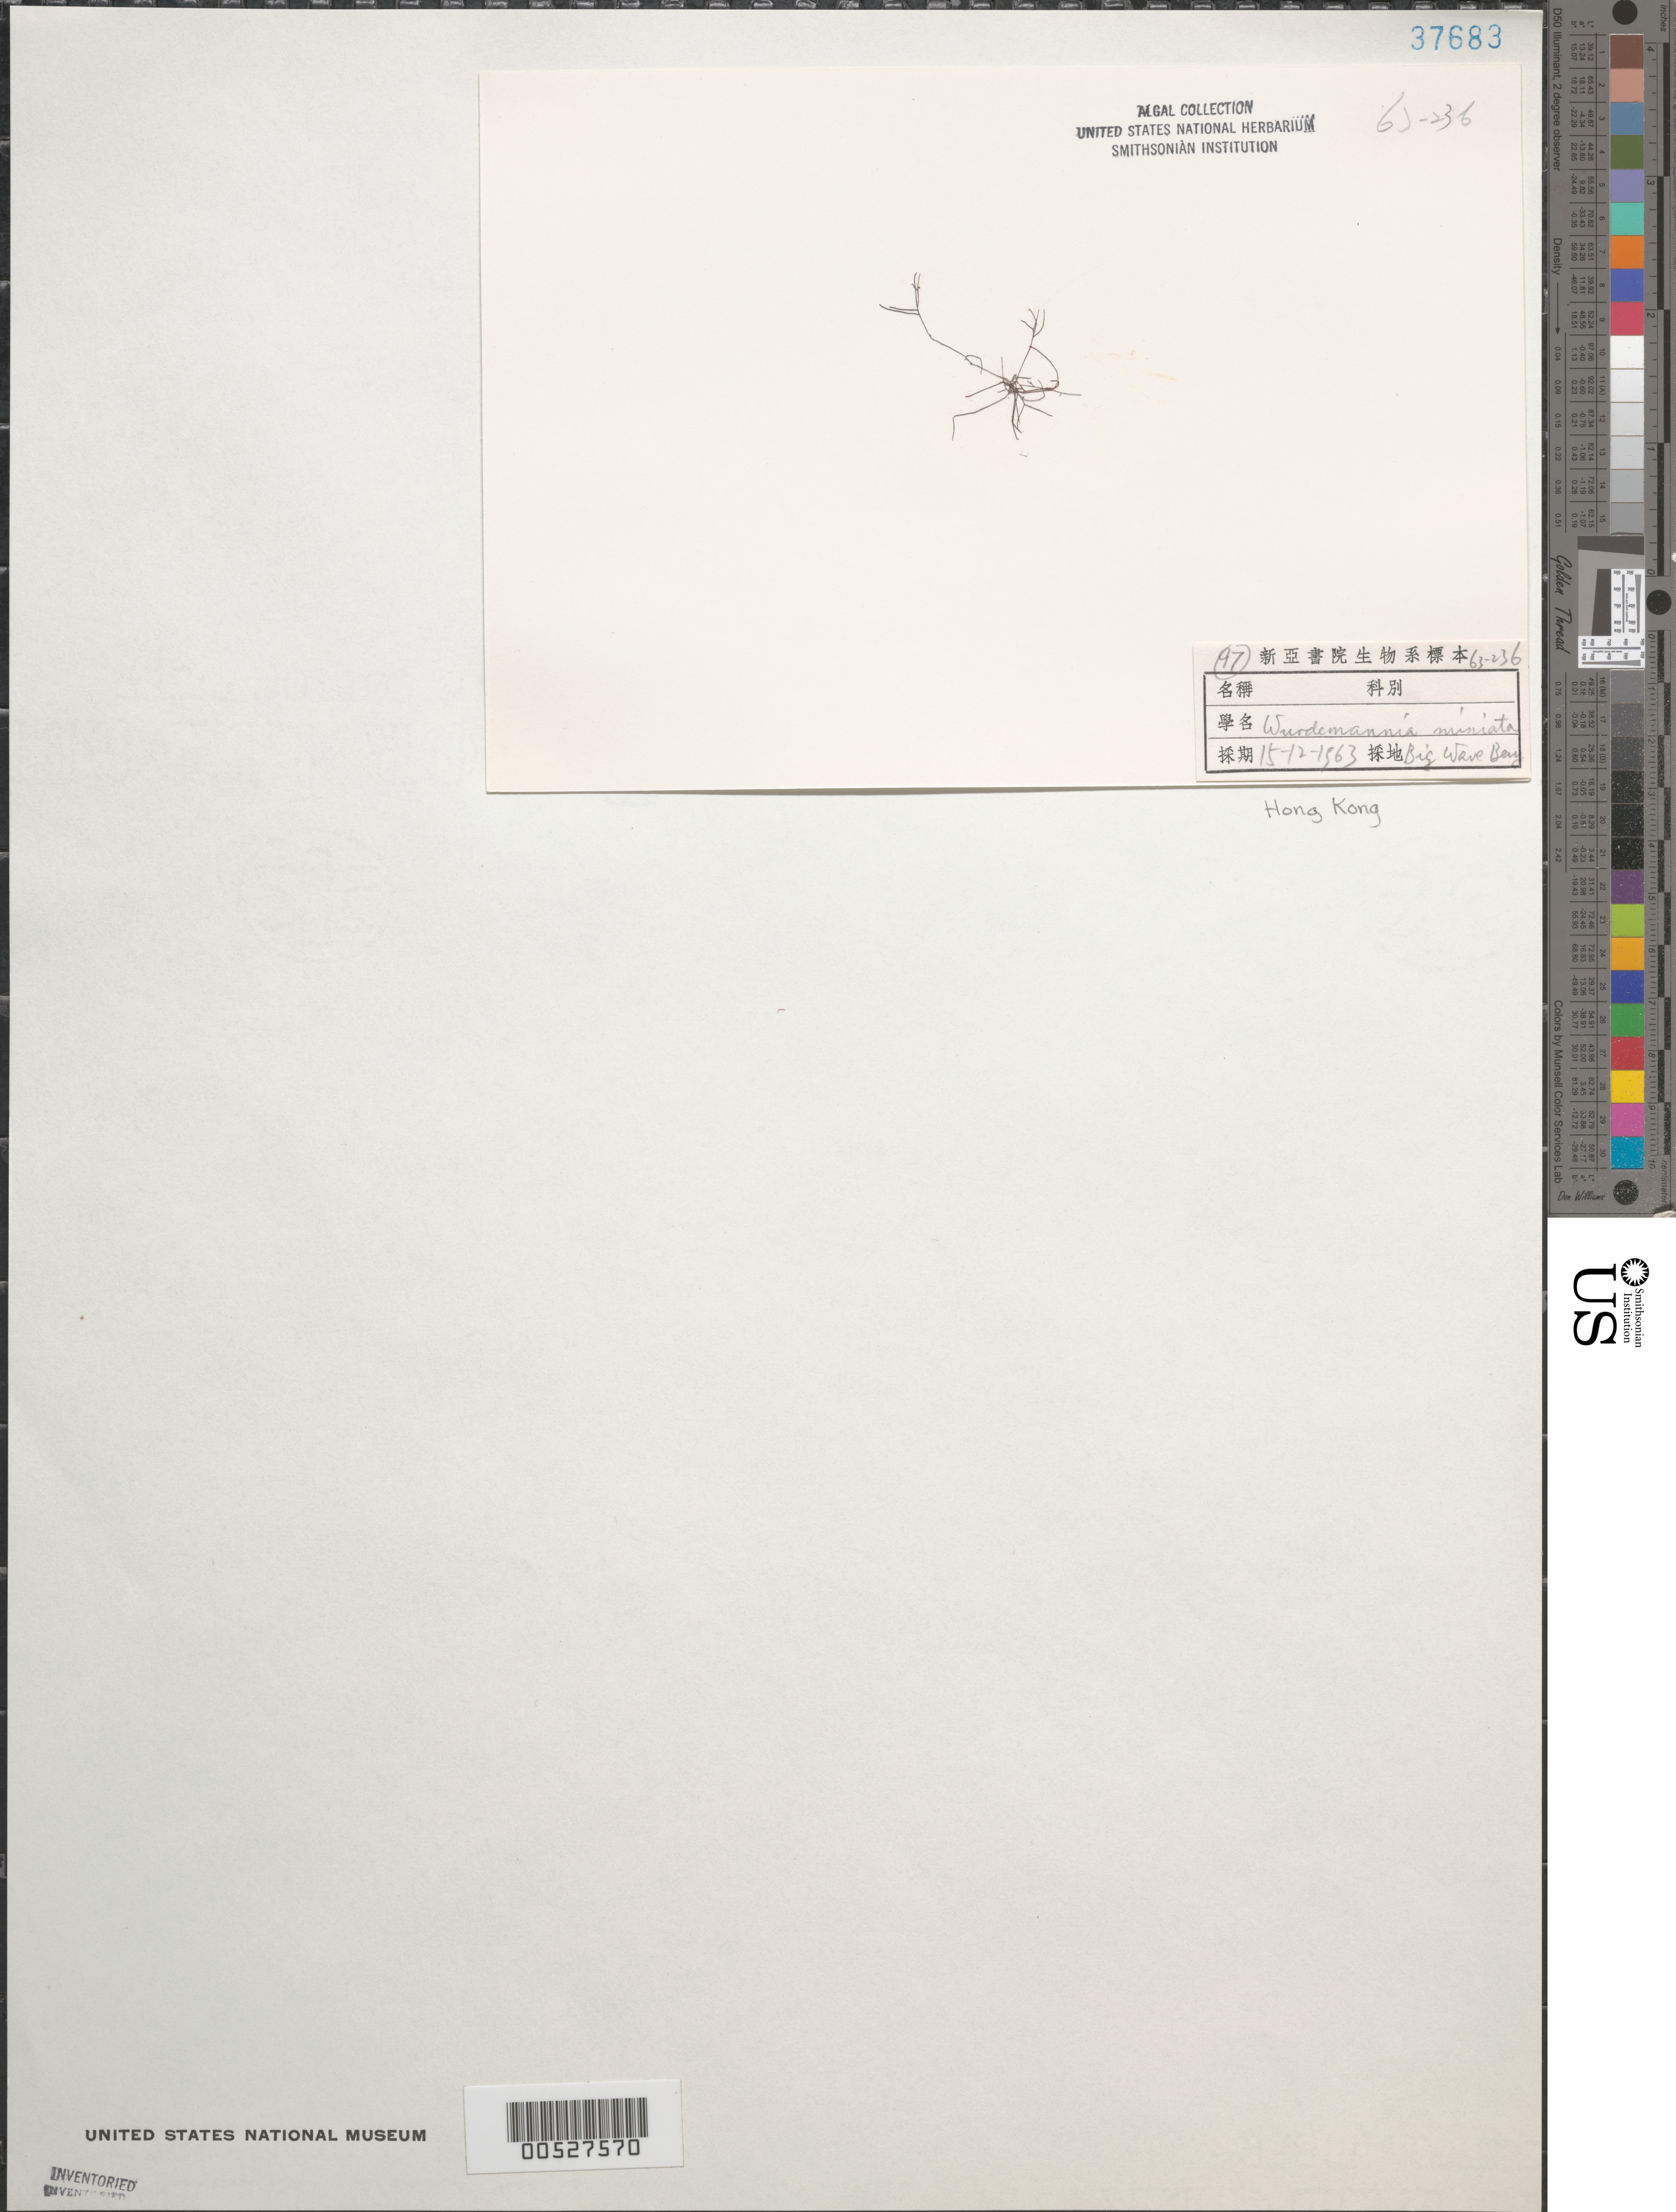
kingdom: Plantae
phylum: Rhodophyta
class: Florideophyceae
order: Gigartinales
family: Solieriaceae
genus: Wurdemannia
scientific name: Wurdemannia miniata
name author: (Spreng.) Feldmann & G. Hamel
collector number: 63-236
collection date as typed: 15 Dec 1963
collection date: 1963-12-15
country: China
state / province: Hong Kong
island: Hong Kong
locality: Big Wave Bay (Tai Long Wan)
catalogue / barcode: US 37683